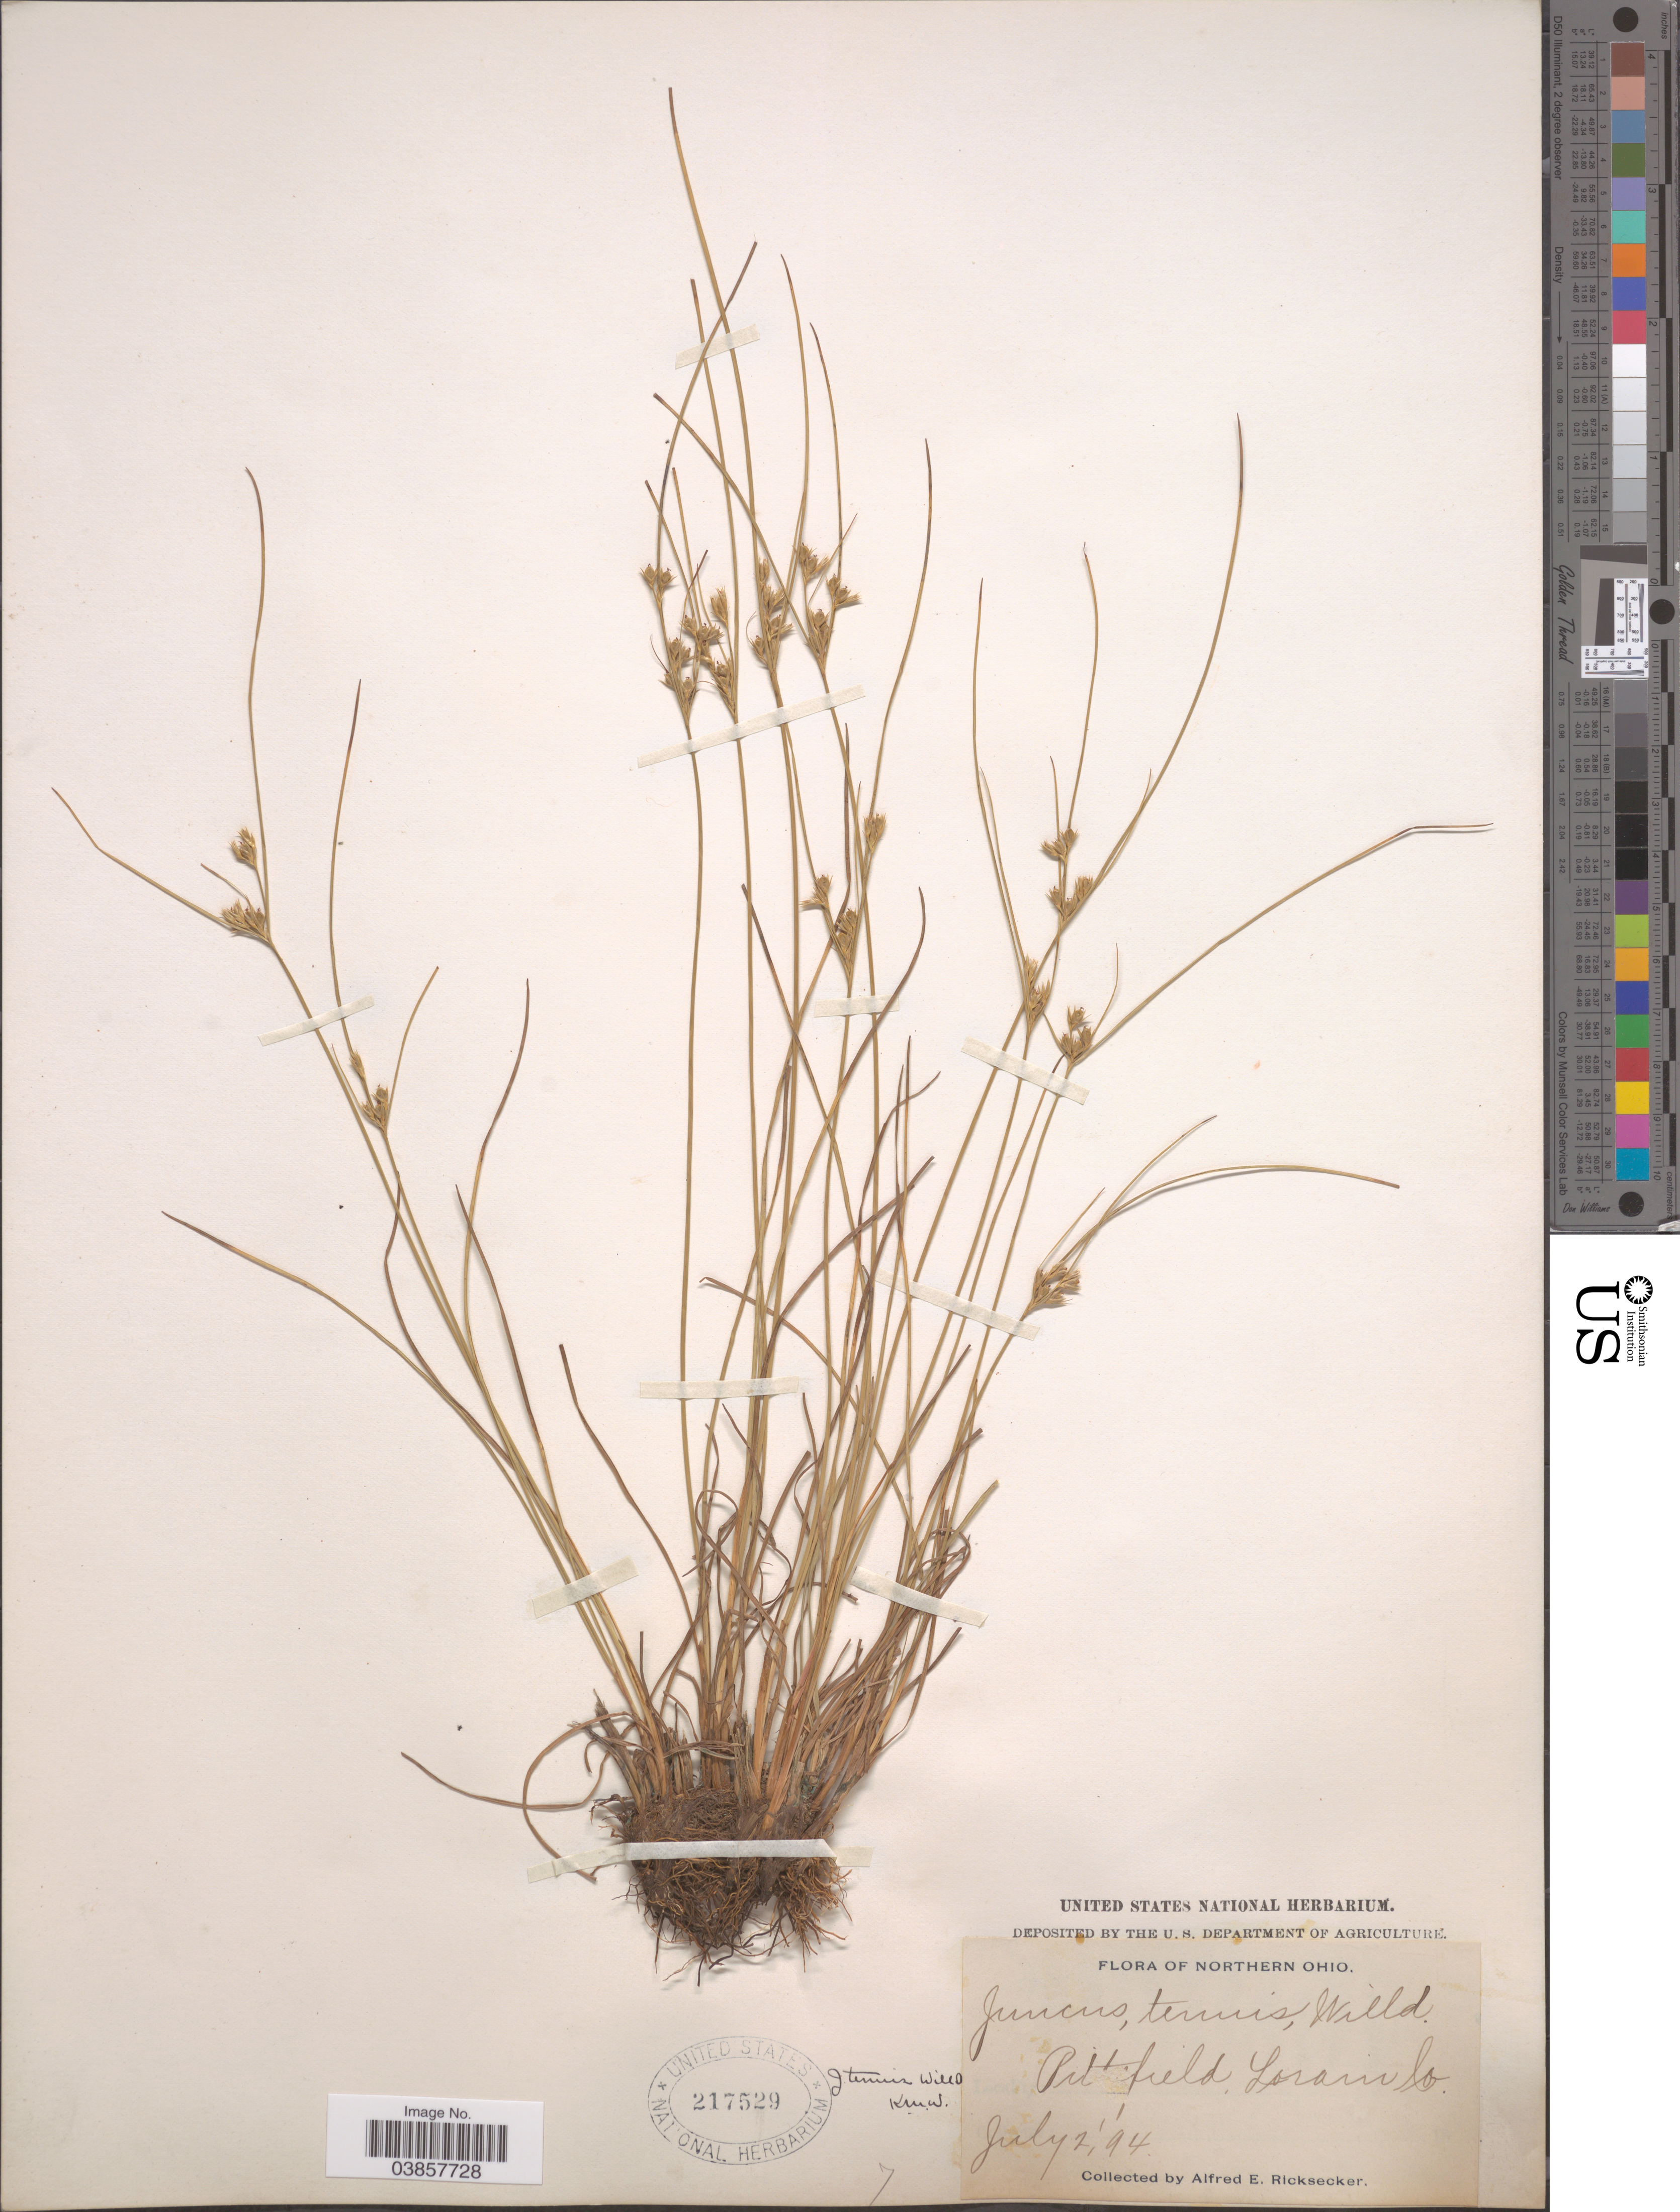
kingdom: Plantae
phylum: Tracheophyta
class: Liliopsida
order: Poales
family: Juncaceae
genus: Juncus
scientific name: Juncus tenuis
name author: Willd.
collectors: A. E. Ricksecker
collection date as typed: Transcribed d/m/y: 2/7/94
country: United States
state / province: Ohio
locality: Northern Ohio. Pittsfield, Lorain Co.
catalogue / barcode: US 217529